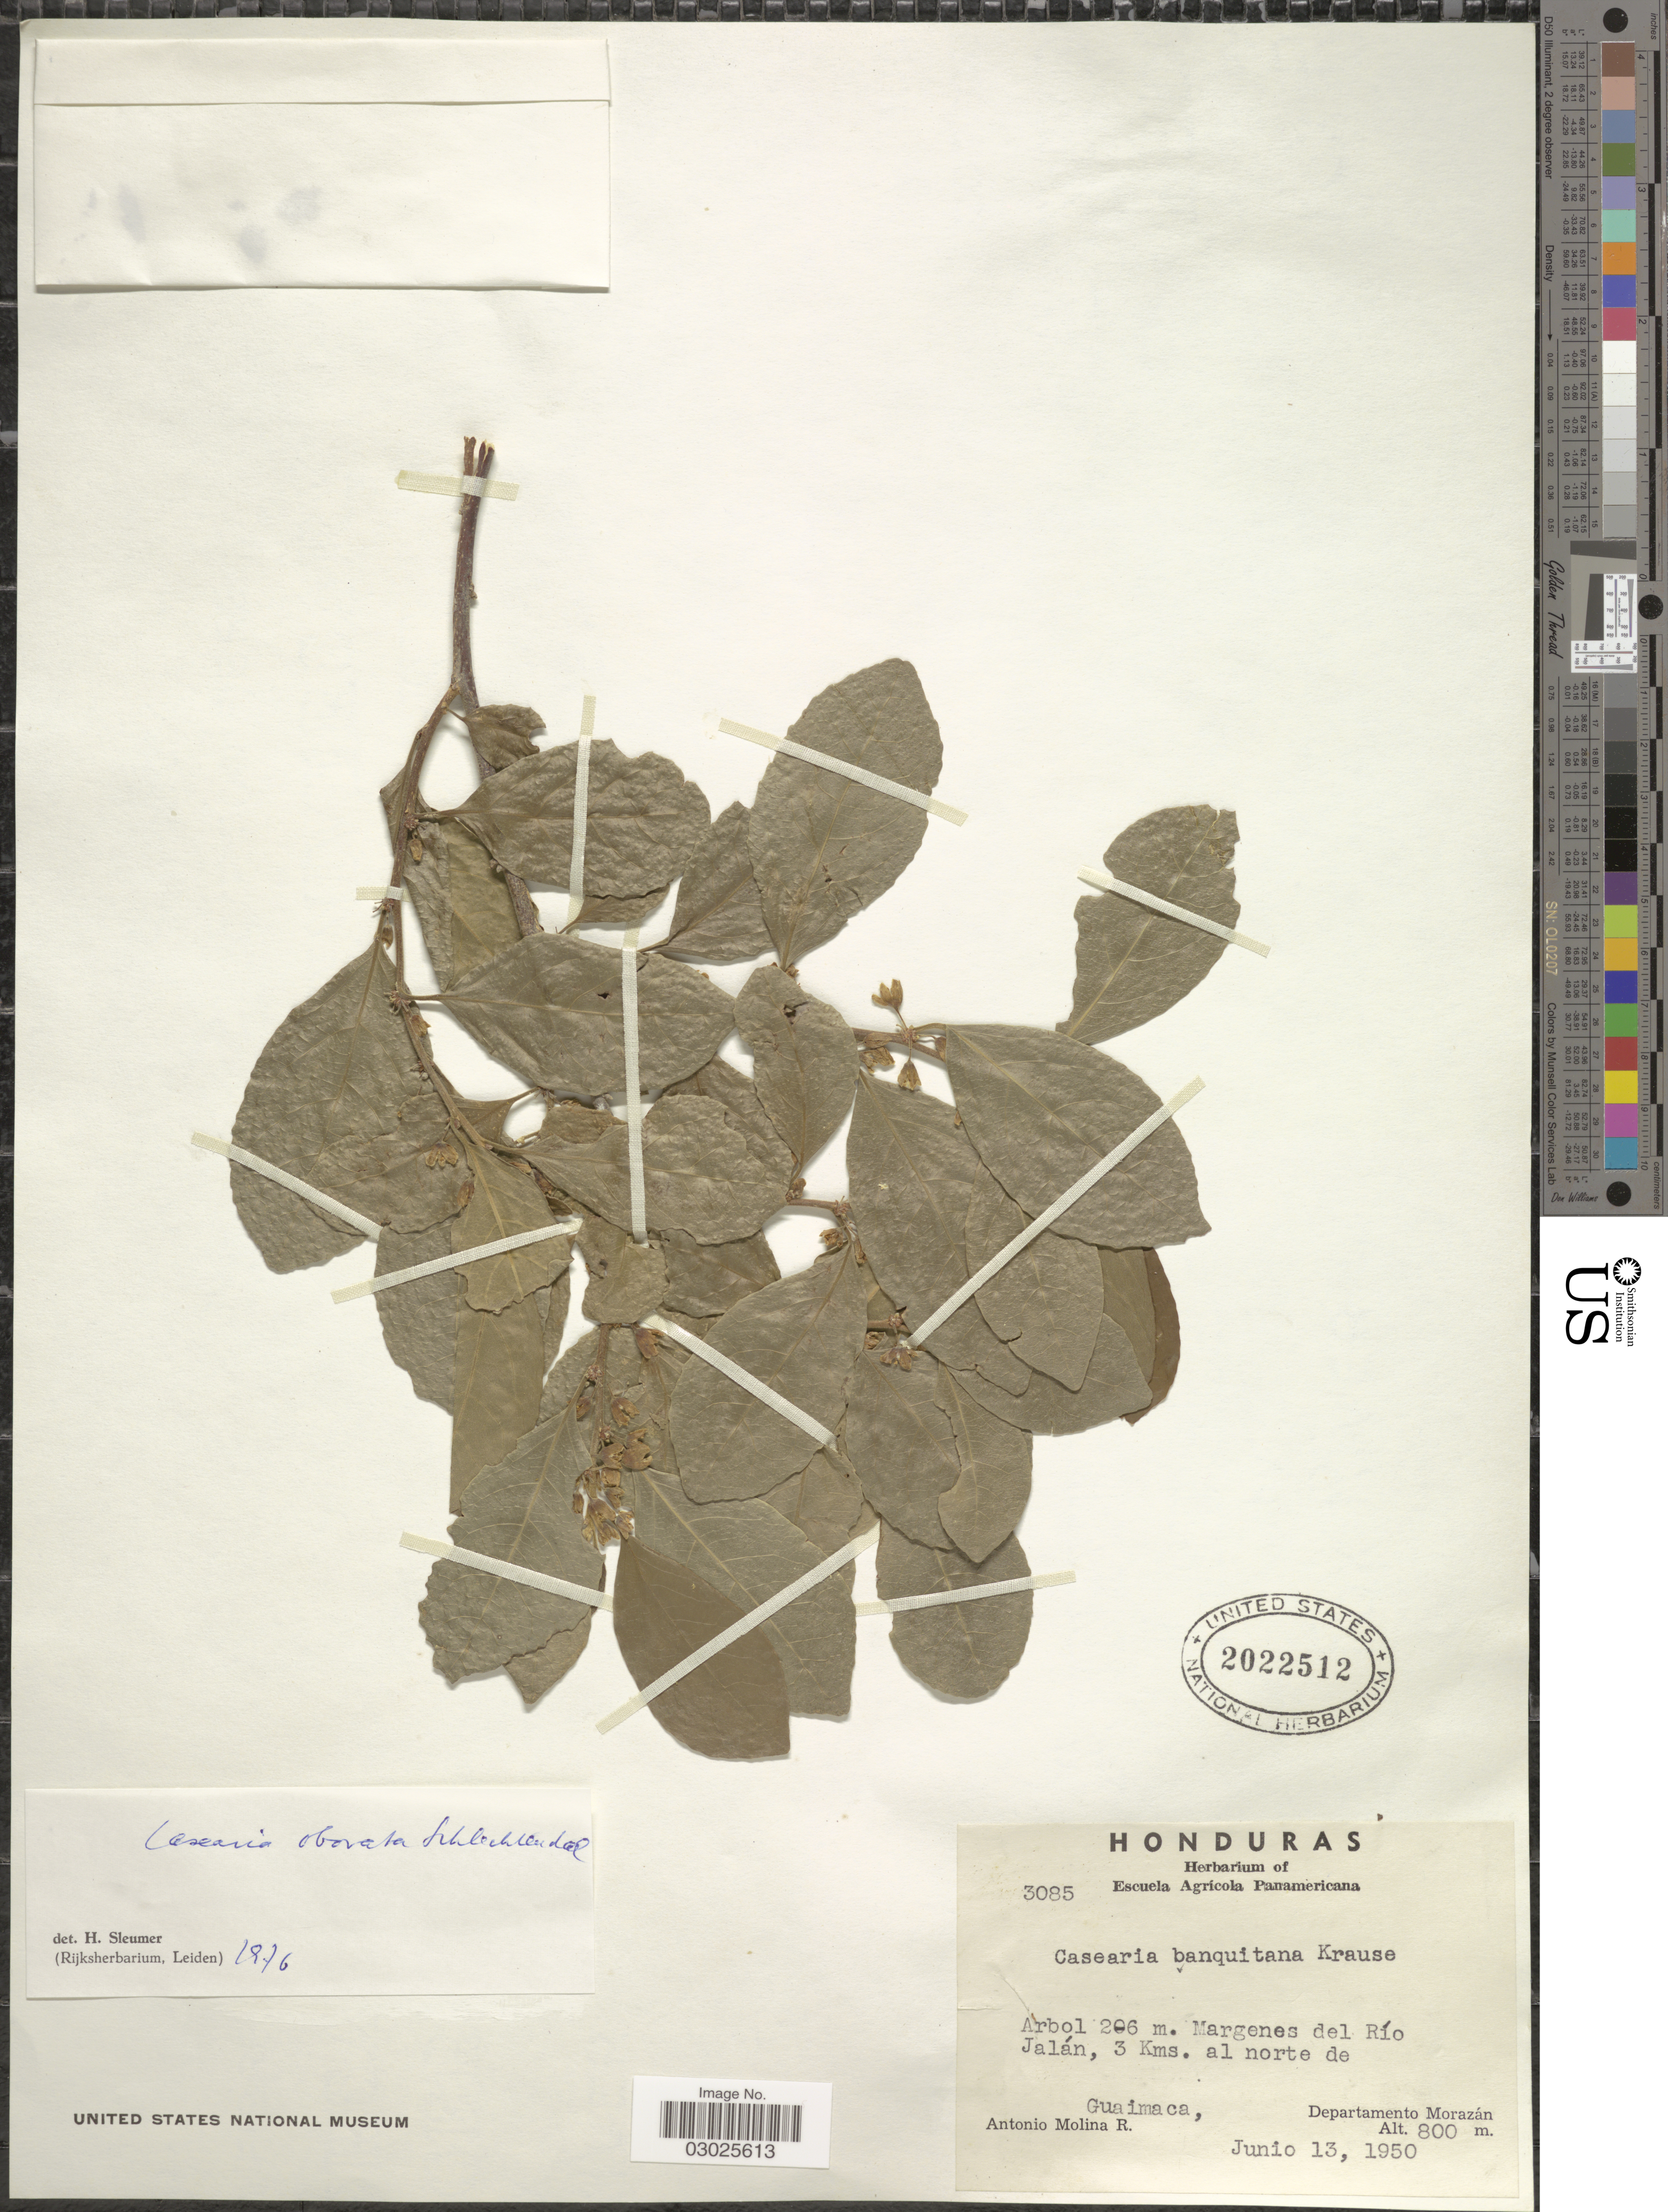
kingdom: Plantae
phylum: Tracheophyta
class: Magnoliopsida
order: Malpighiales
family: Salicaceae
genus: Casearia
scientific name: Casearia obovata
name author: Schltdl.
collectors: A. Molina R.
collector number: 3085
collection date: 1950-06-13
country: Honduras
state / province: Fco. Morazán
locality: Margenes del Río Jalán, 3 Kms. al norte de Guaimaca, Departamento Morazán.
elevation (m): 800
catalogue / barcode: US 2022512